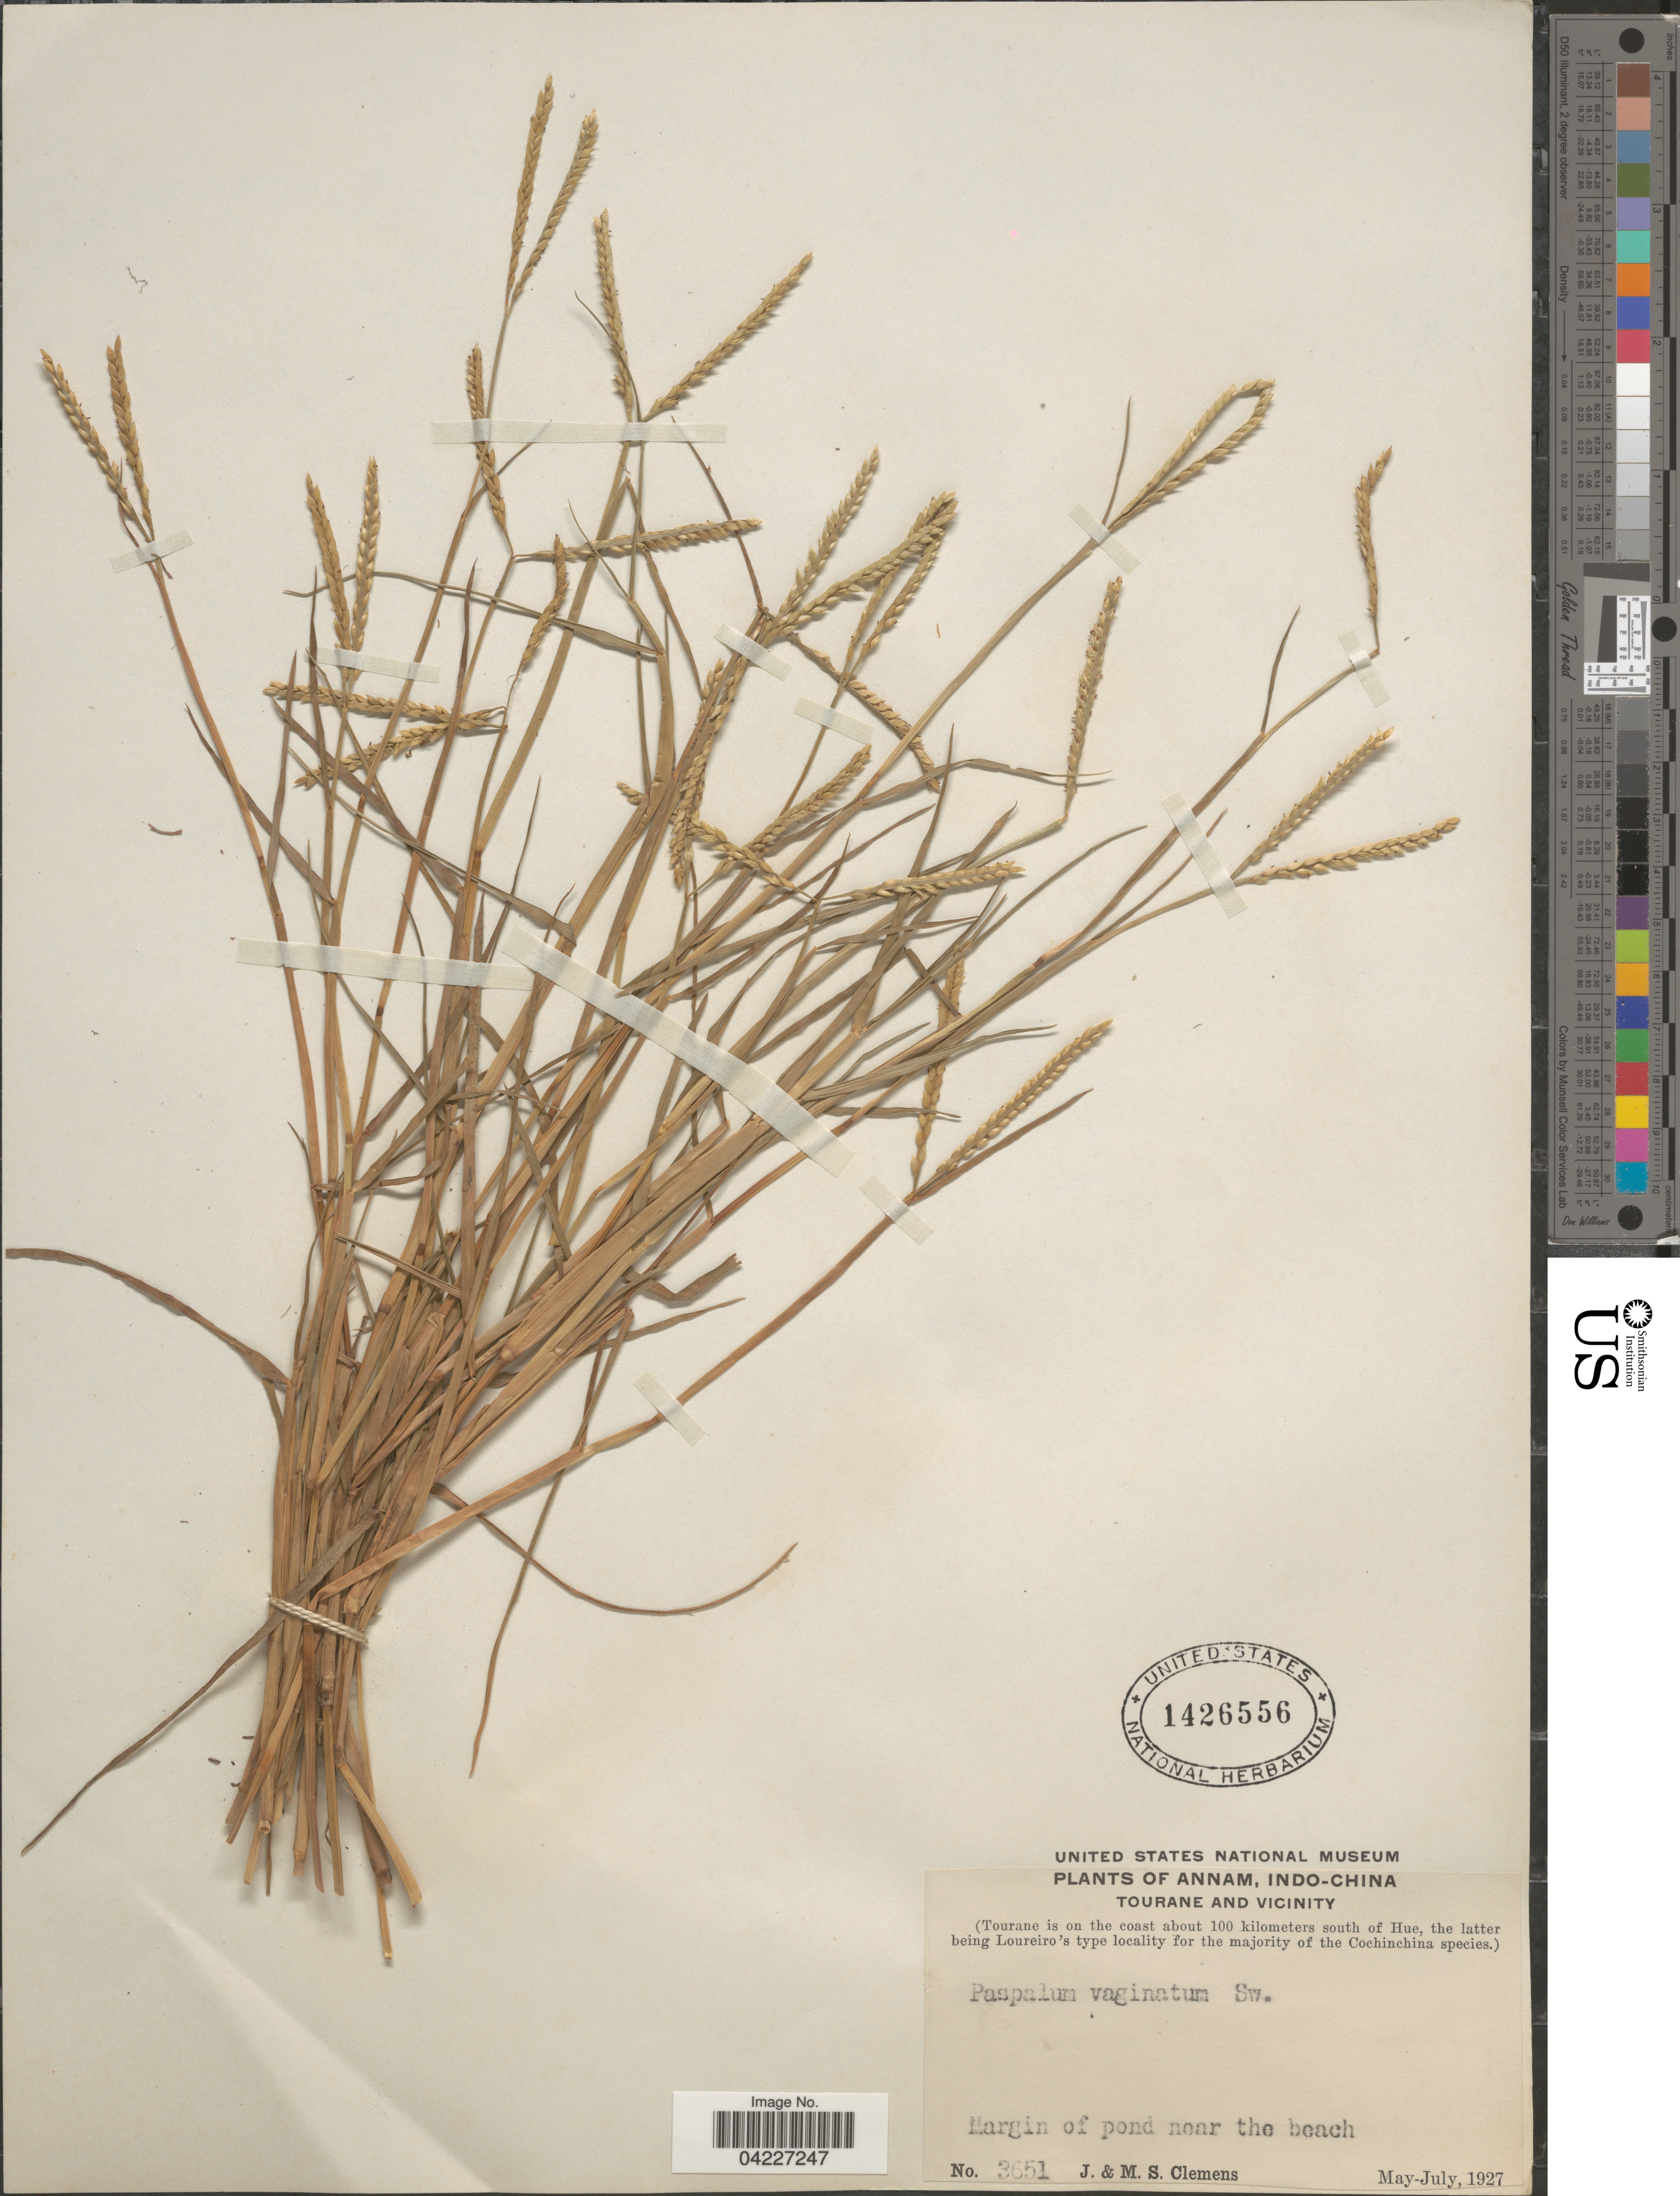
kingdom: Plantae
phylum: Tracheophyta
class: Liliopsida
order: Poales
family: Poaceae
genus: Paspalum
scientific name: Paspalum distichum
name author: L.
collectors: J. Clemens & M. S. Clemens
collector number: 3651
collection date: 1927-05/1927-07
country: Vietnam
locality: Annam. (Tourane is on the coast about 100 kilometers south of Hue). Margin of pond near the beach.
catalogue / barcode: US 1426556